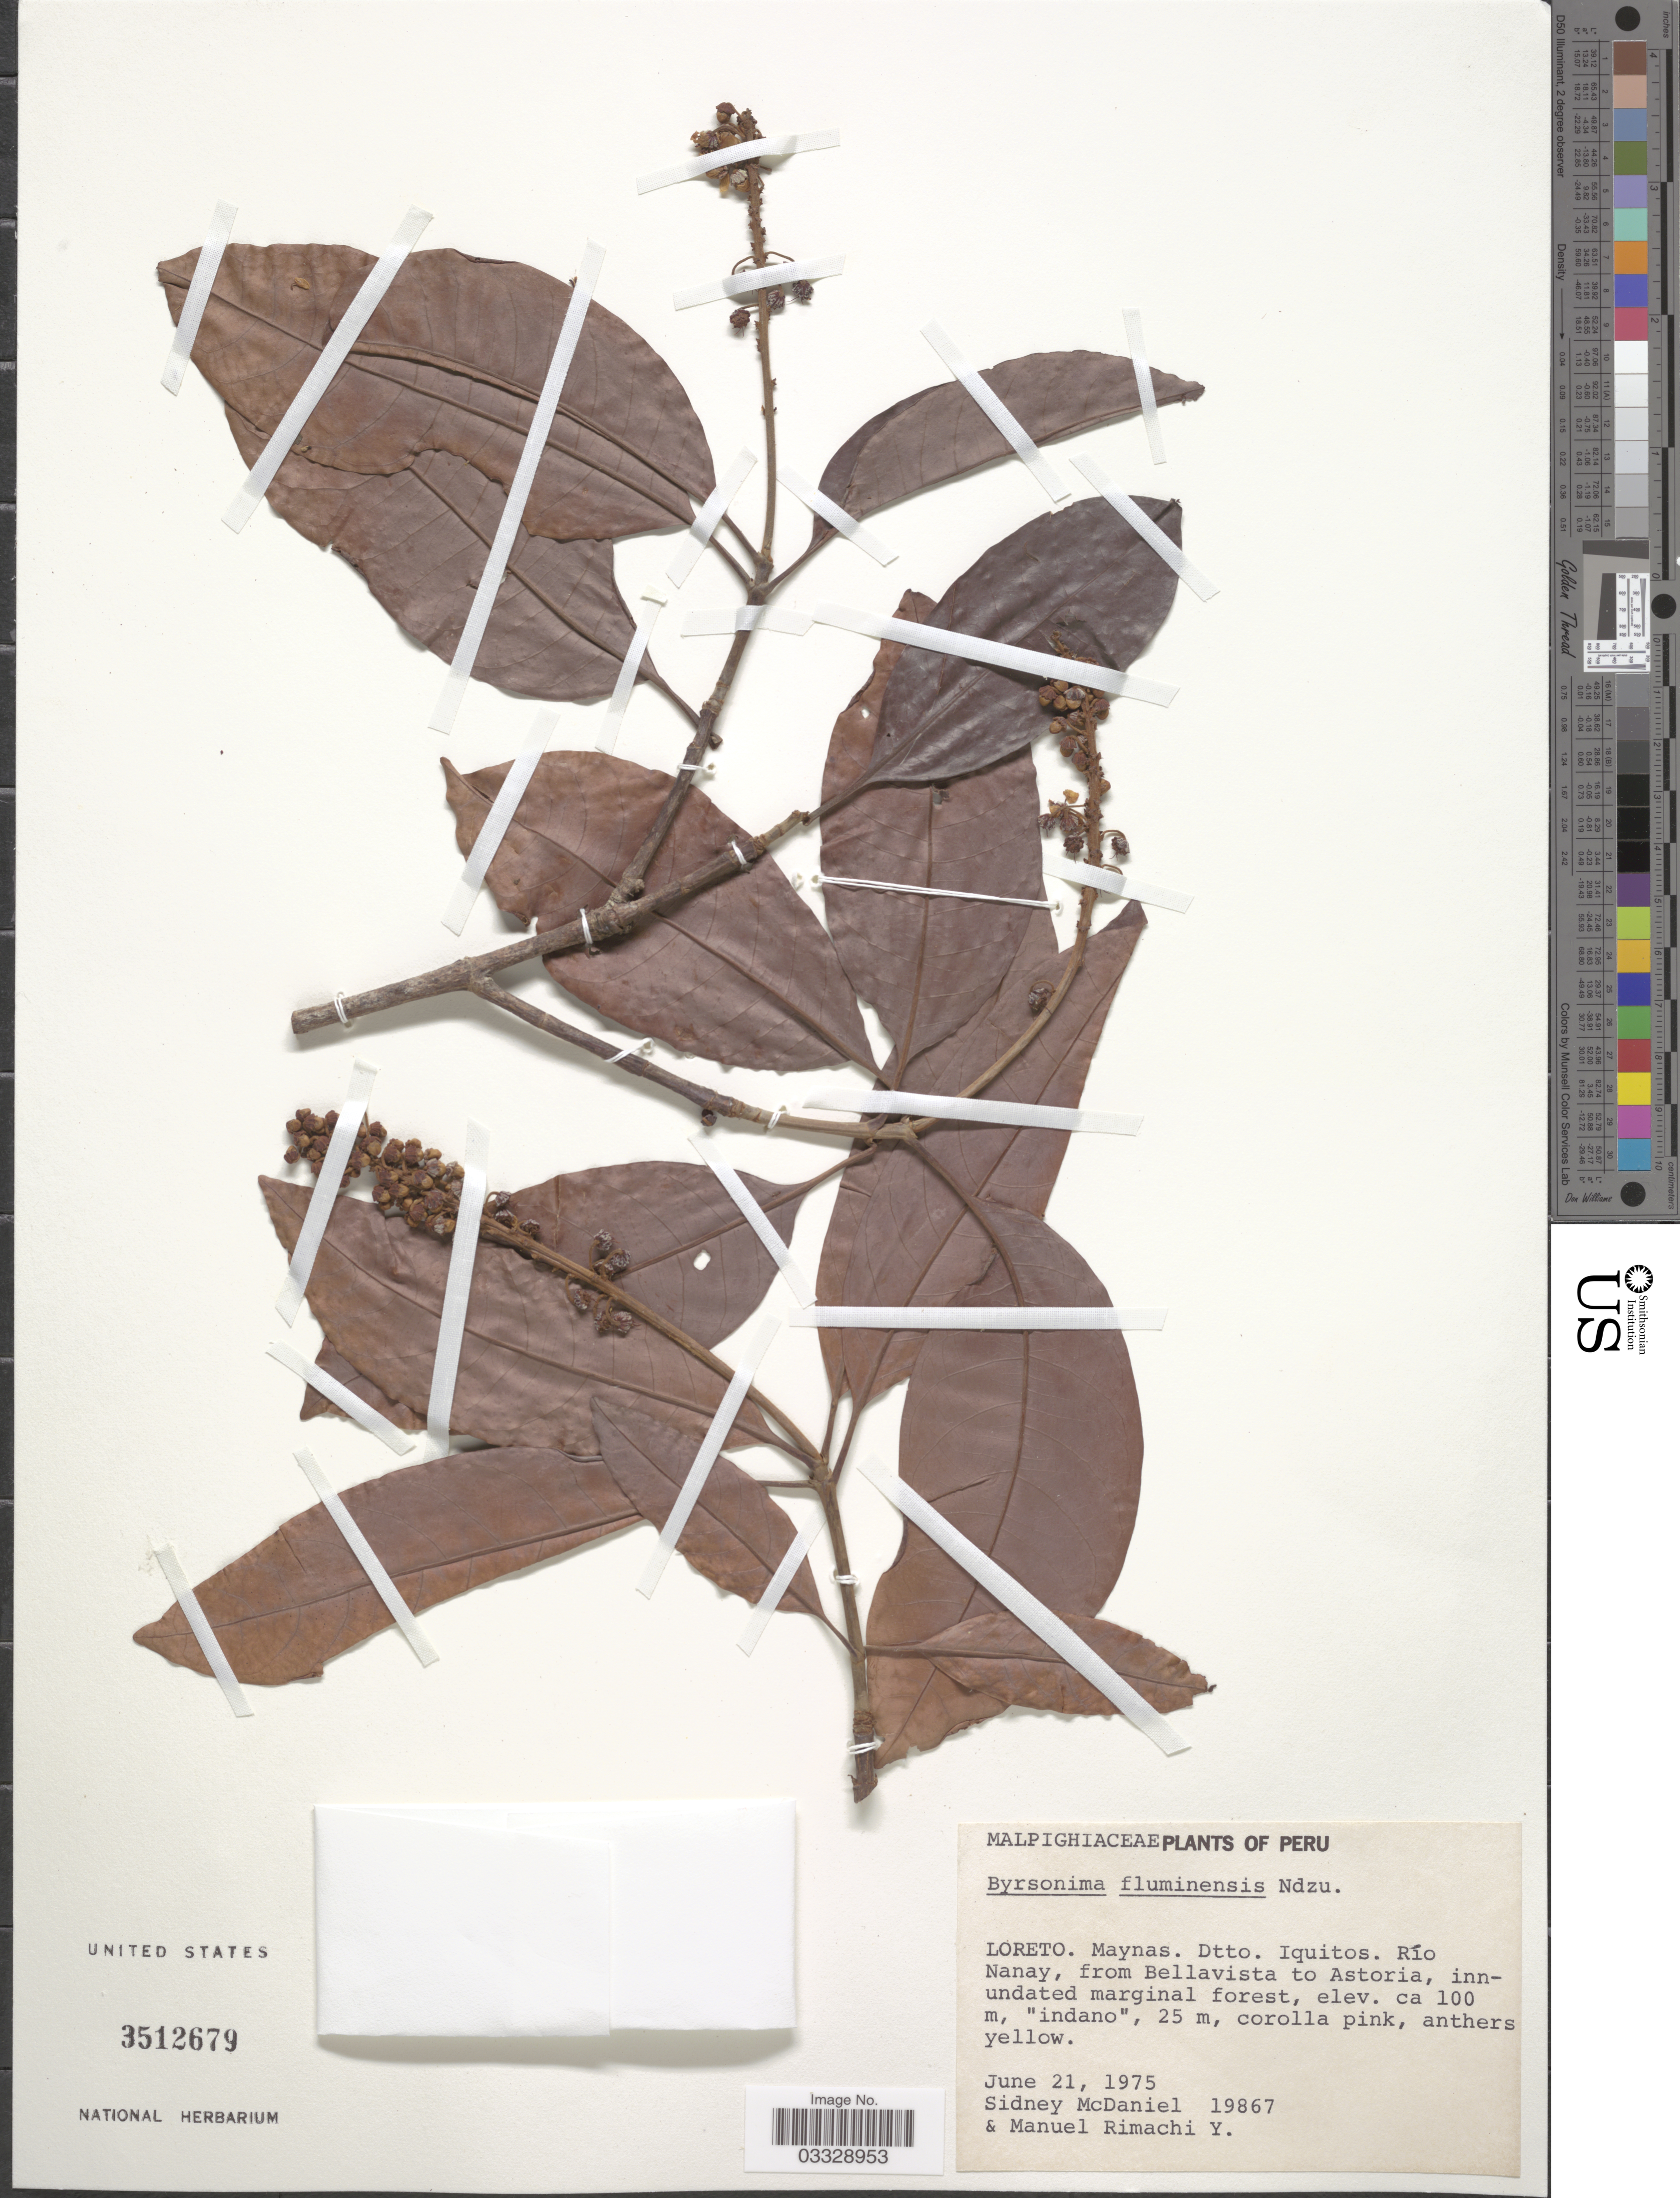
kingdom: Plantae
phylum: Tracheophyta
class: Magnoliopsida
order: Malpighiales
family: Malpighiaceae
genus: Byrsonima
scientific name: Byrsonima fluminensis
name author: Nied.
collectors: S. McDaniel & M. Rimachi Y.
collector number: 19867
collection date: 1975-06-21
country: Peru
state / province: Loreto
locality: Maynas. Dtto. Iquitos. Río Nanay, from Bellavista to Astoria.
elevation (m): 100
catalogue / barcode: US 3512679